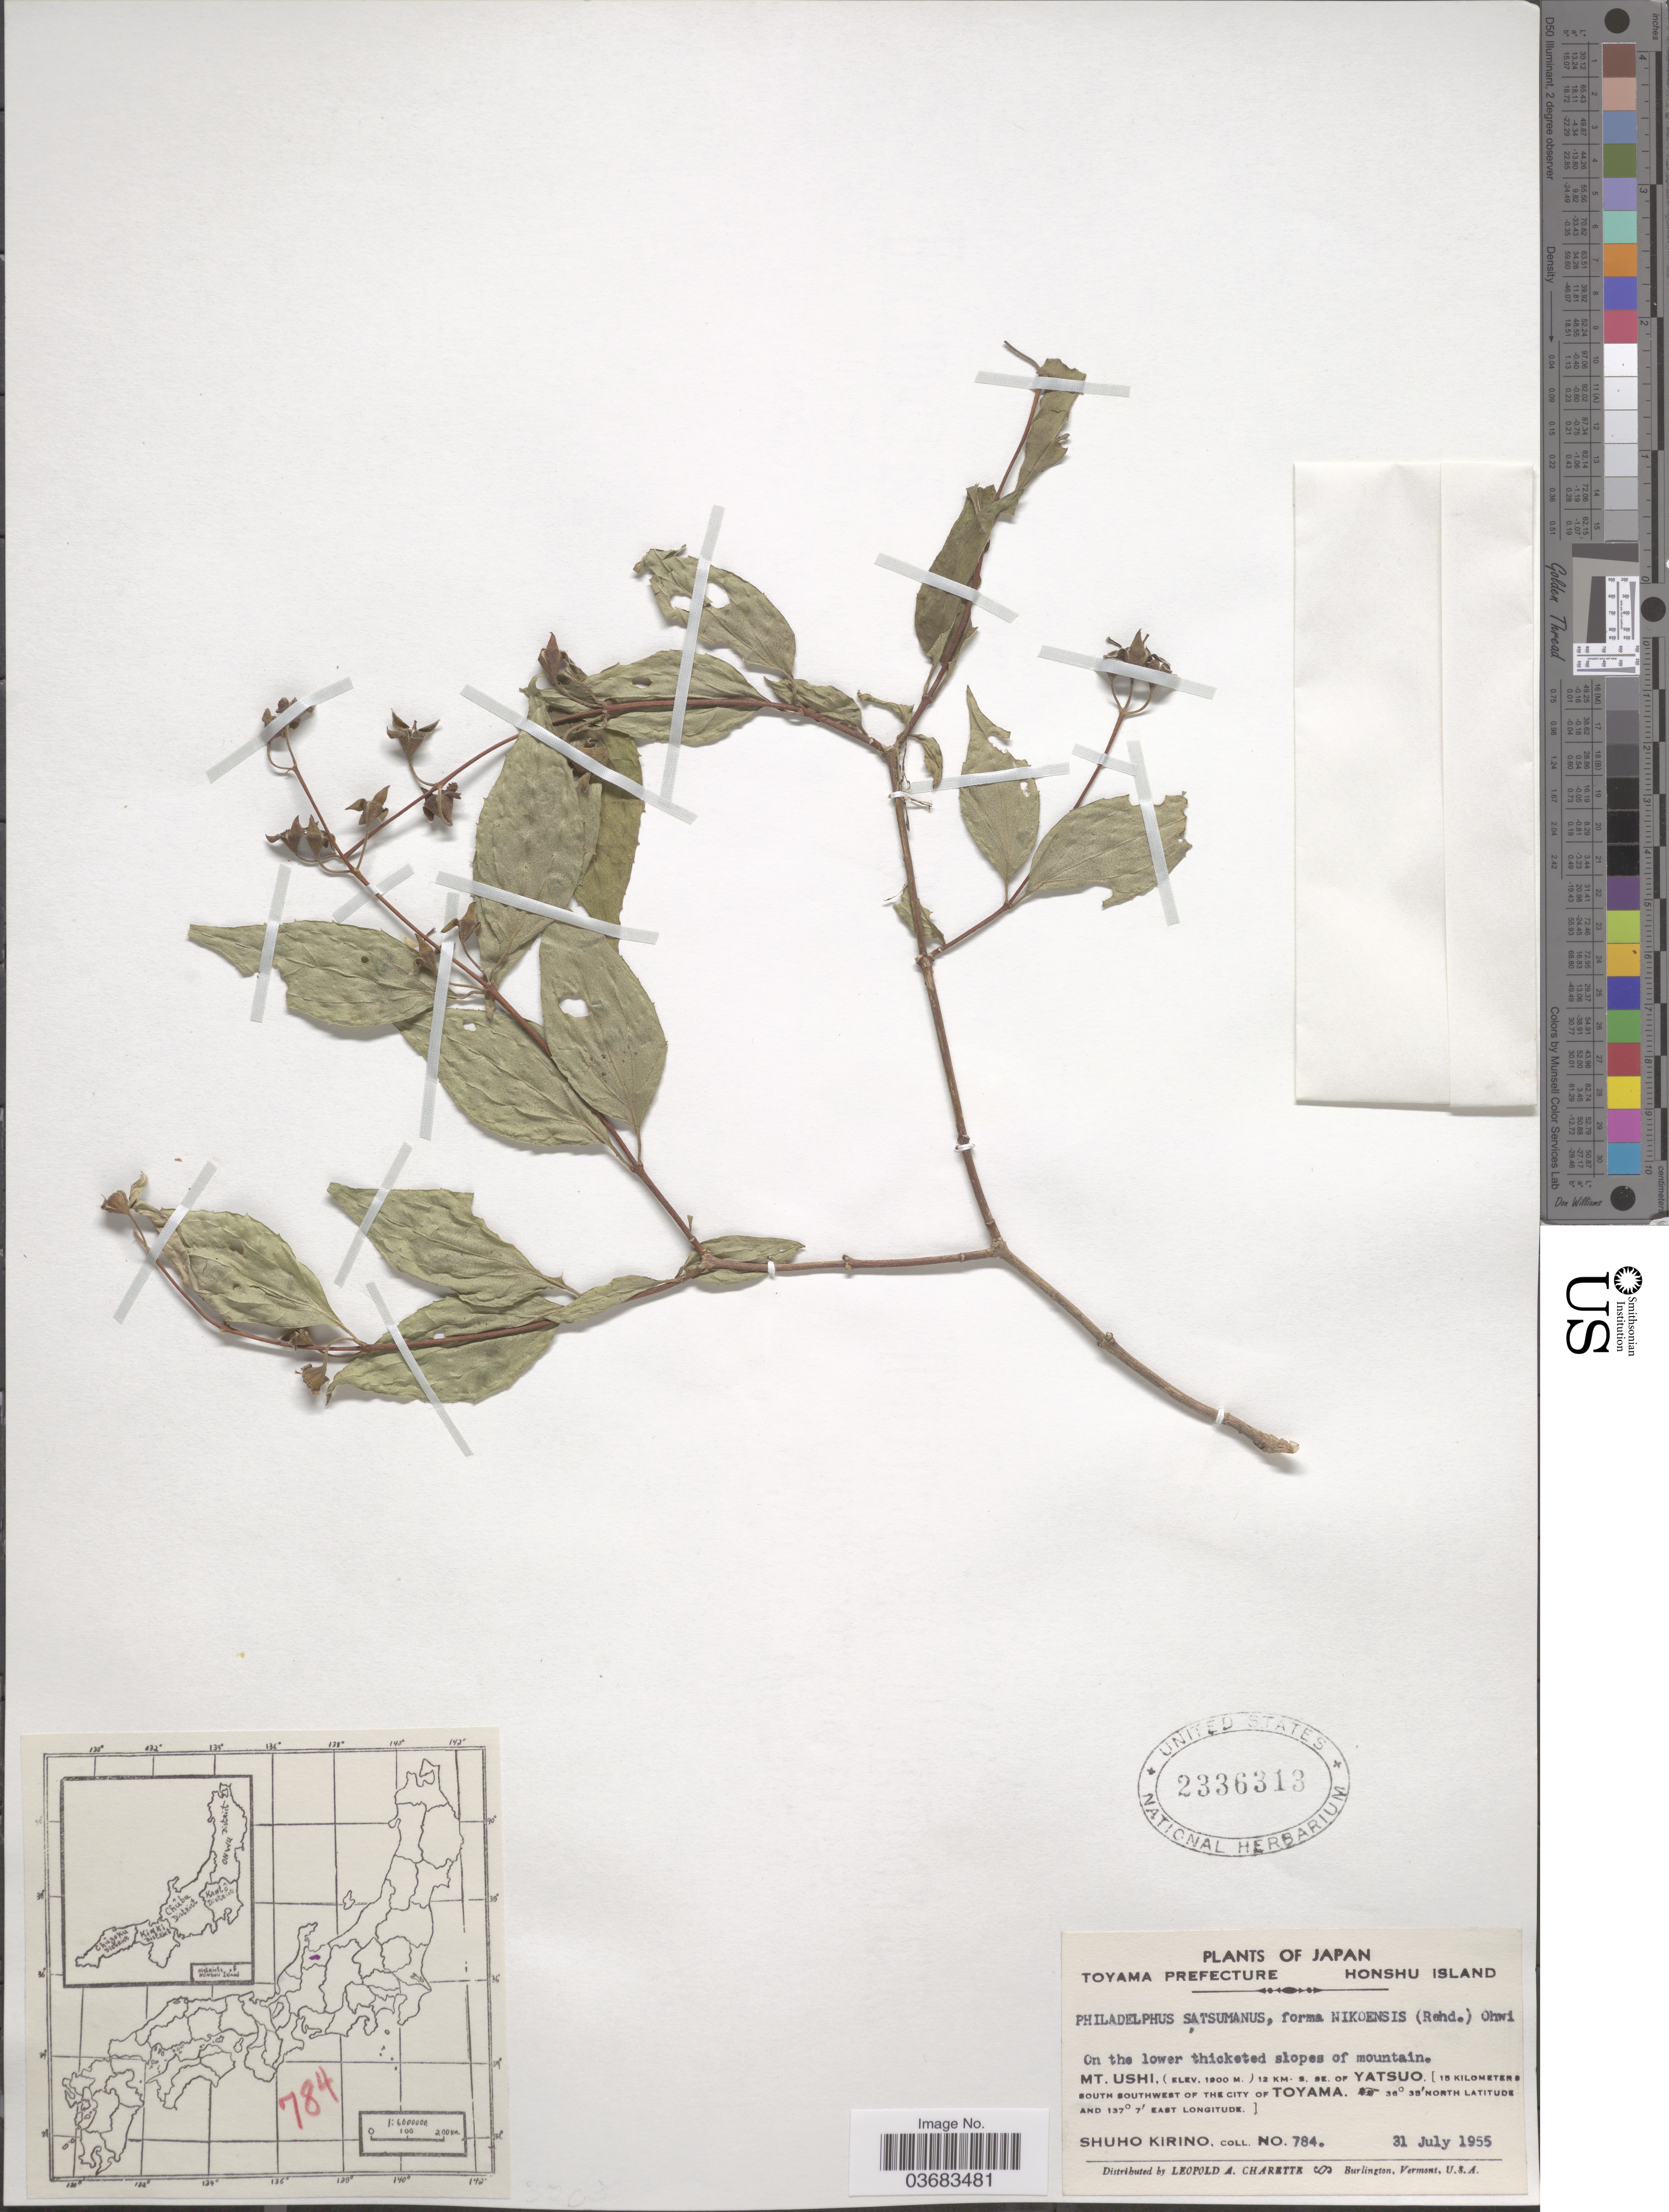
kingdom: Plantae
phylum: Tracheophyta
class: Magnoliopsida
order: Cornales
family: Hydrangeaceae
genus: Philadelphus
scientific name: Philadelphus satsumanus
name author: Miq.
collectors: S. Kirino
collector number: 784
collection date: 1955-07-31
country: Japan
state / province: Toyama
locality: Toyama Prefecture. Honshu Island. Mt. Ushi, 12 km. s. se. of Yatsuo. [15 kilometers south southwest of the city of Toyama].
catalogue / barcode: US 2336313